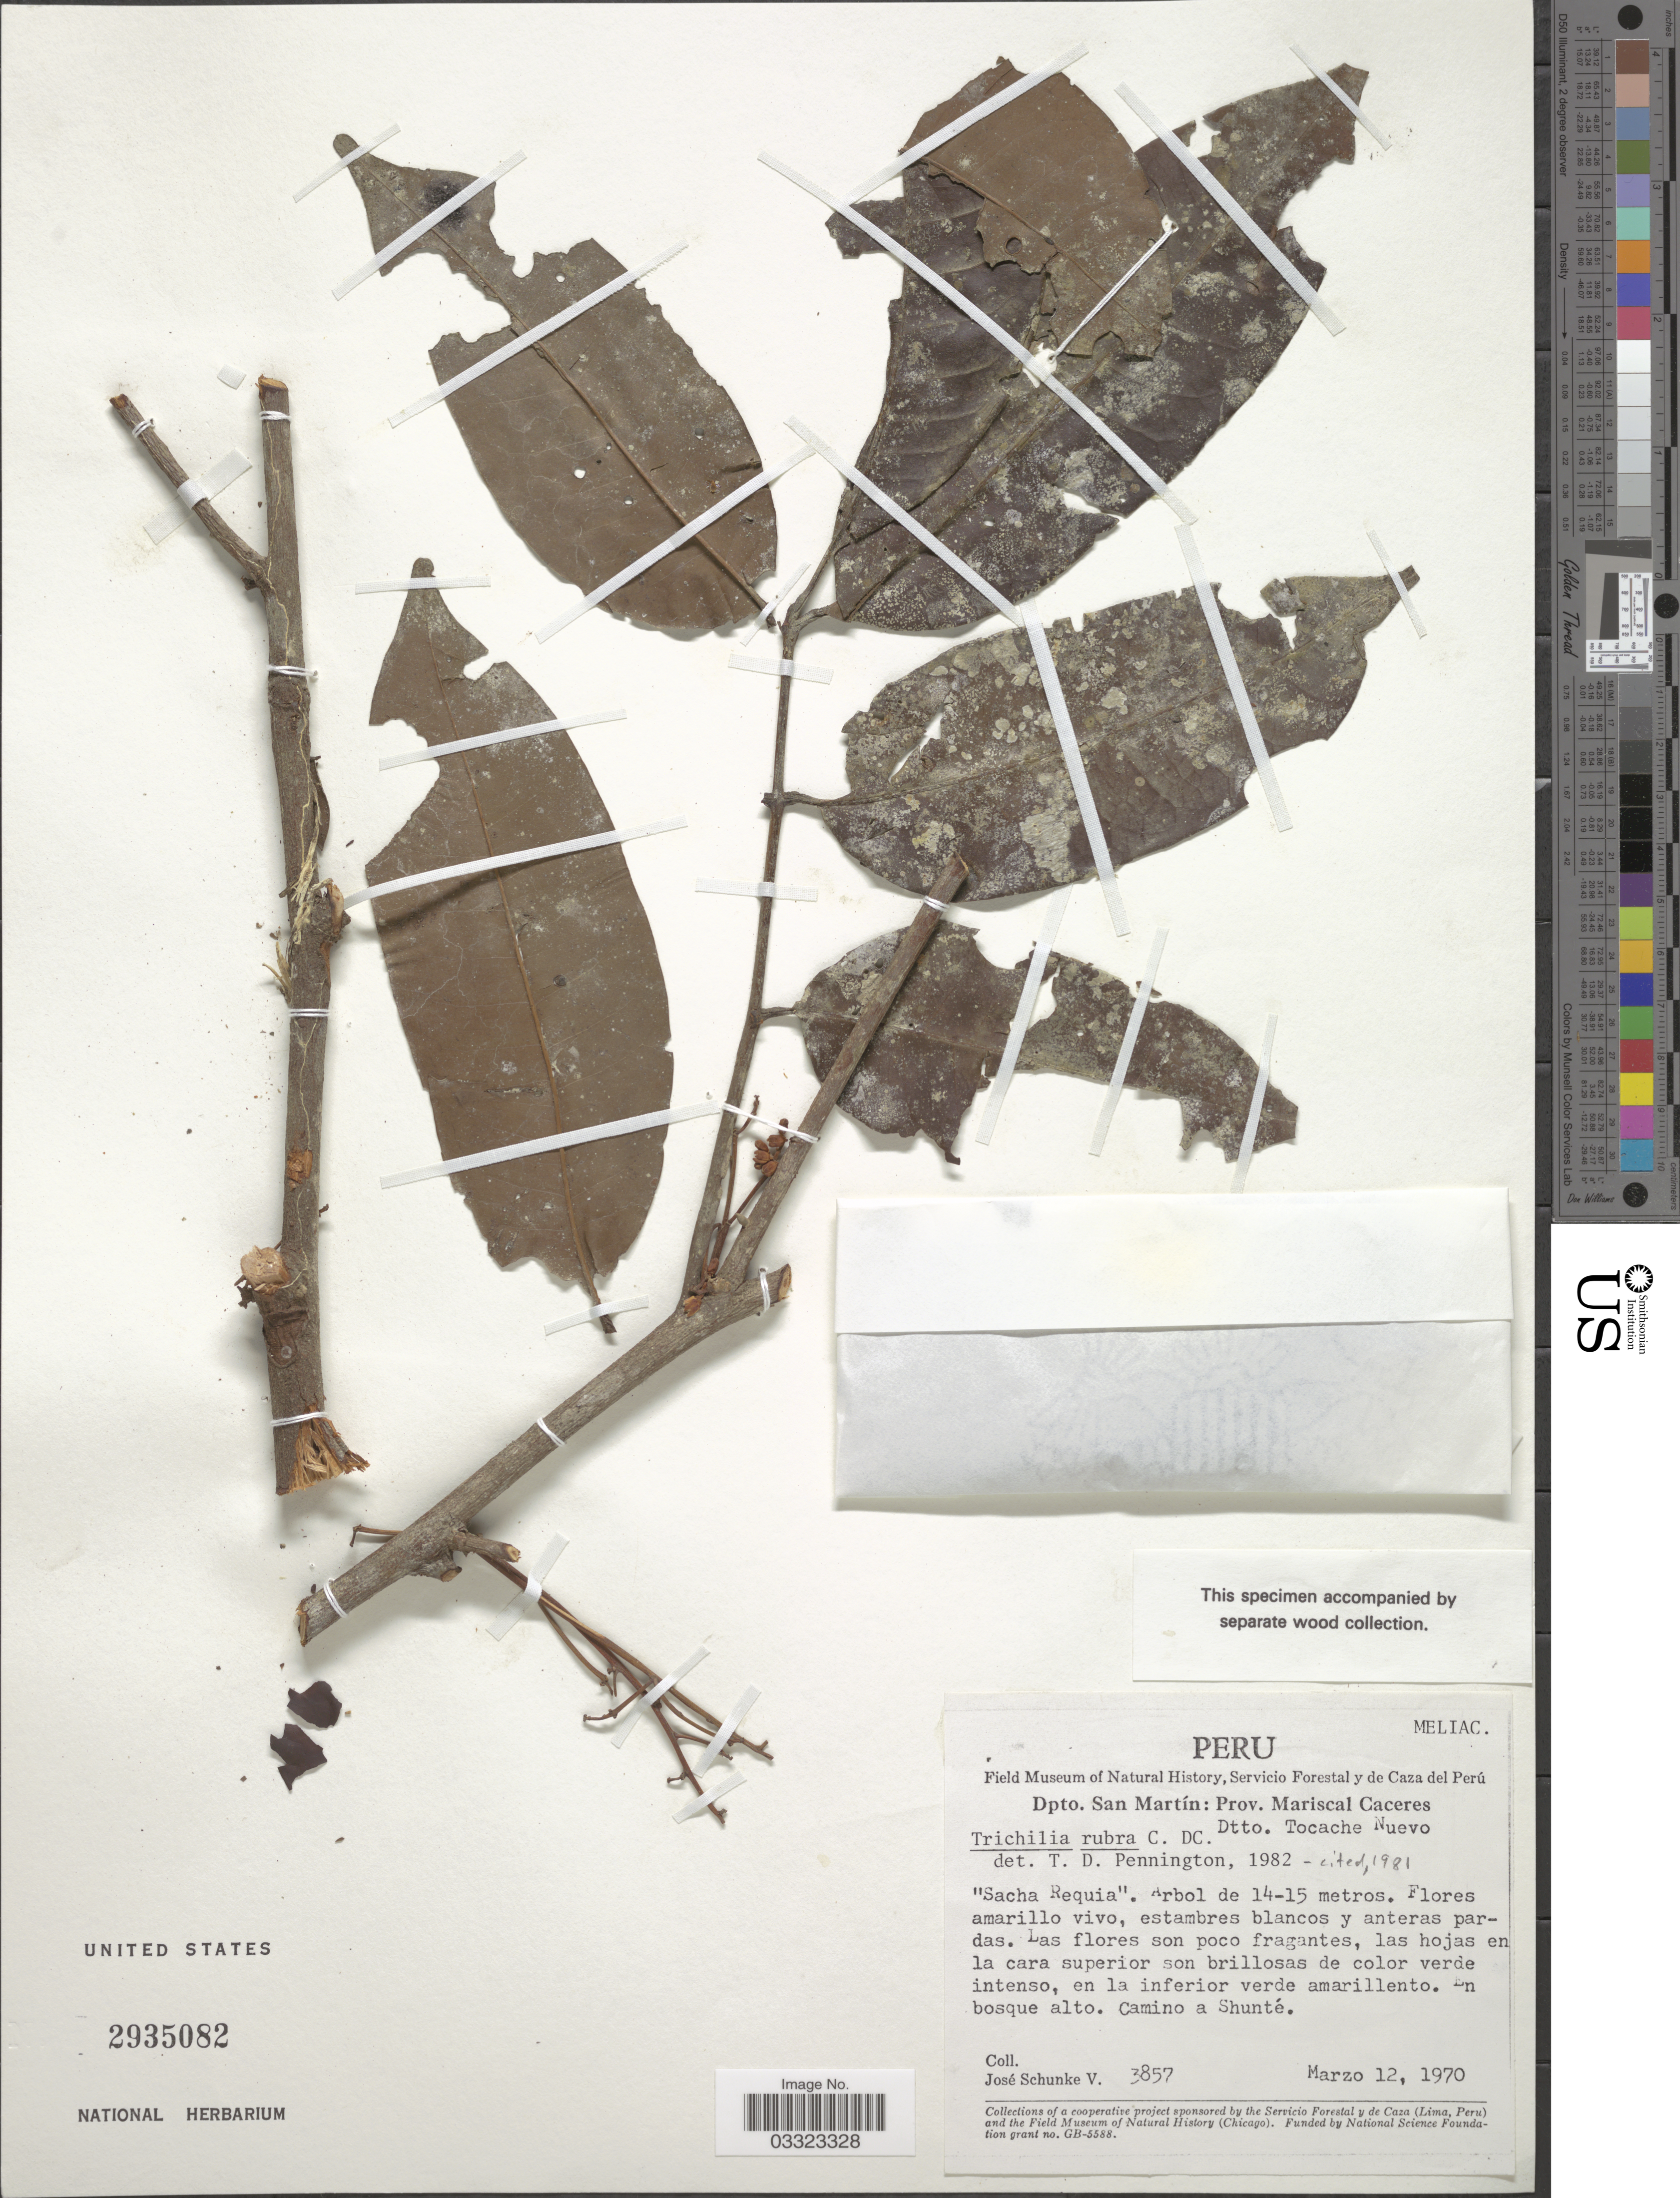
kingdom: Plantae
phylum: Tracheophyta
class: Magnoliopsida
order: Sapindales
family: Meliaceae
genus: Trichilia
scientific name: Trichilia rubra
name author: C. DC.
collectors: J. Schunke Vigo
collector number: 3857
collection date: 1970-03-12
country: Peru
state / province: San Martín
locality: Dpto. San Martín: Prov. Mariscal Caceres, Dtto. Tocache Nuevo. Camino a Shunté.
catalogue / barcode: US 2935082